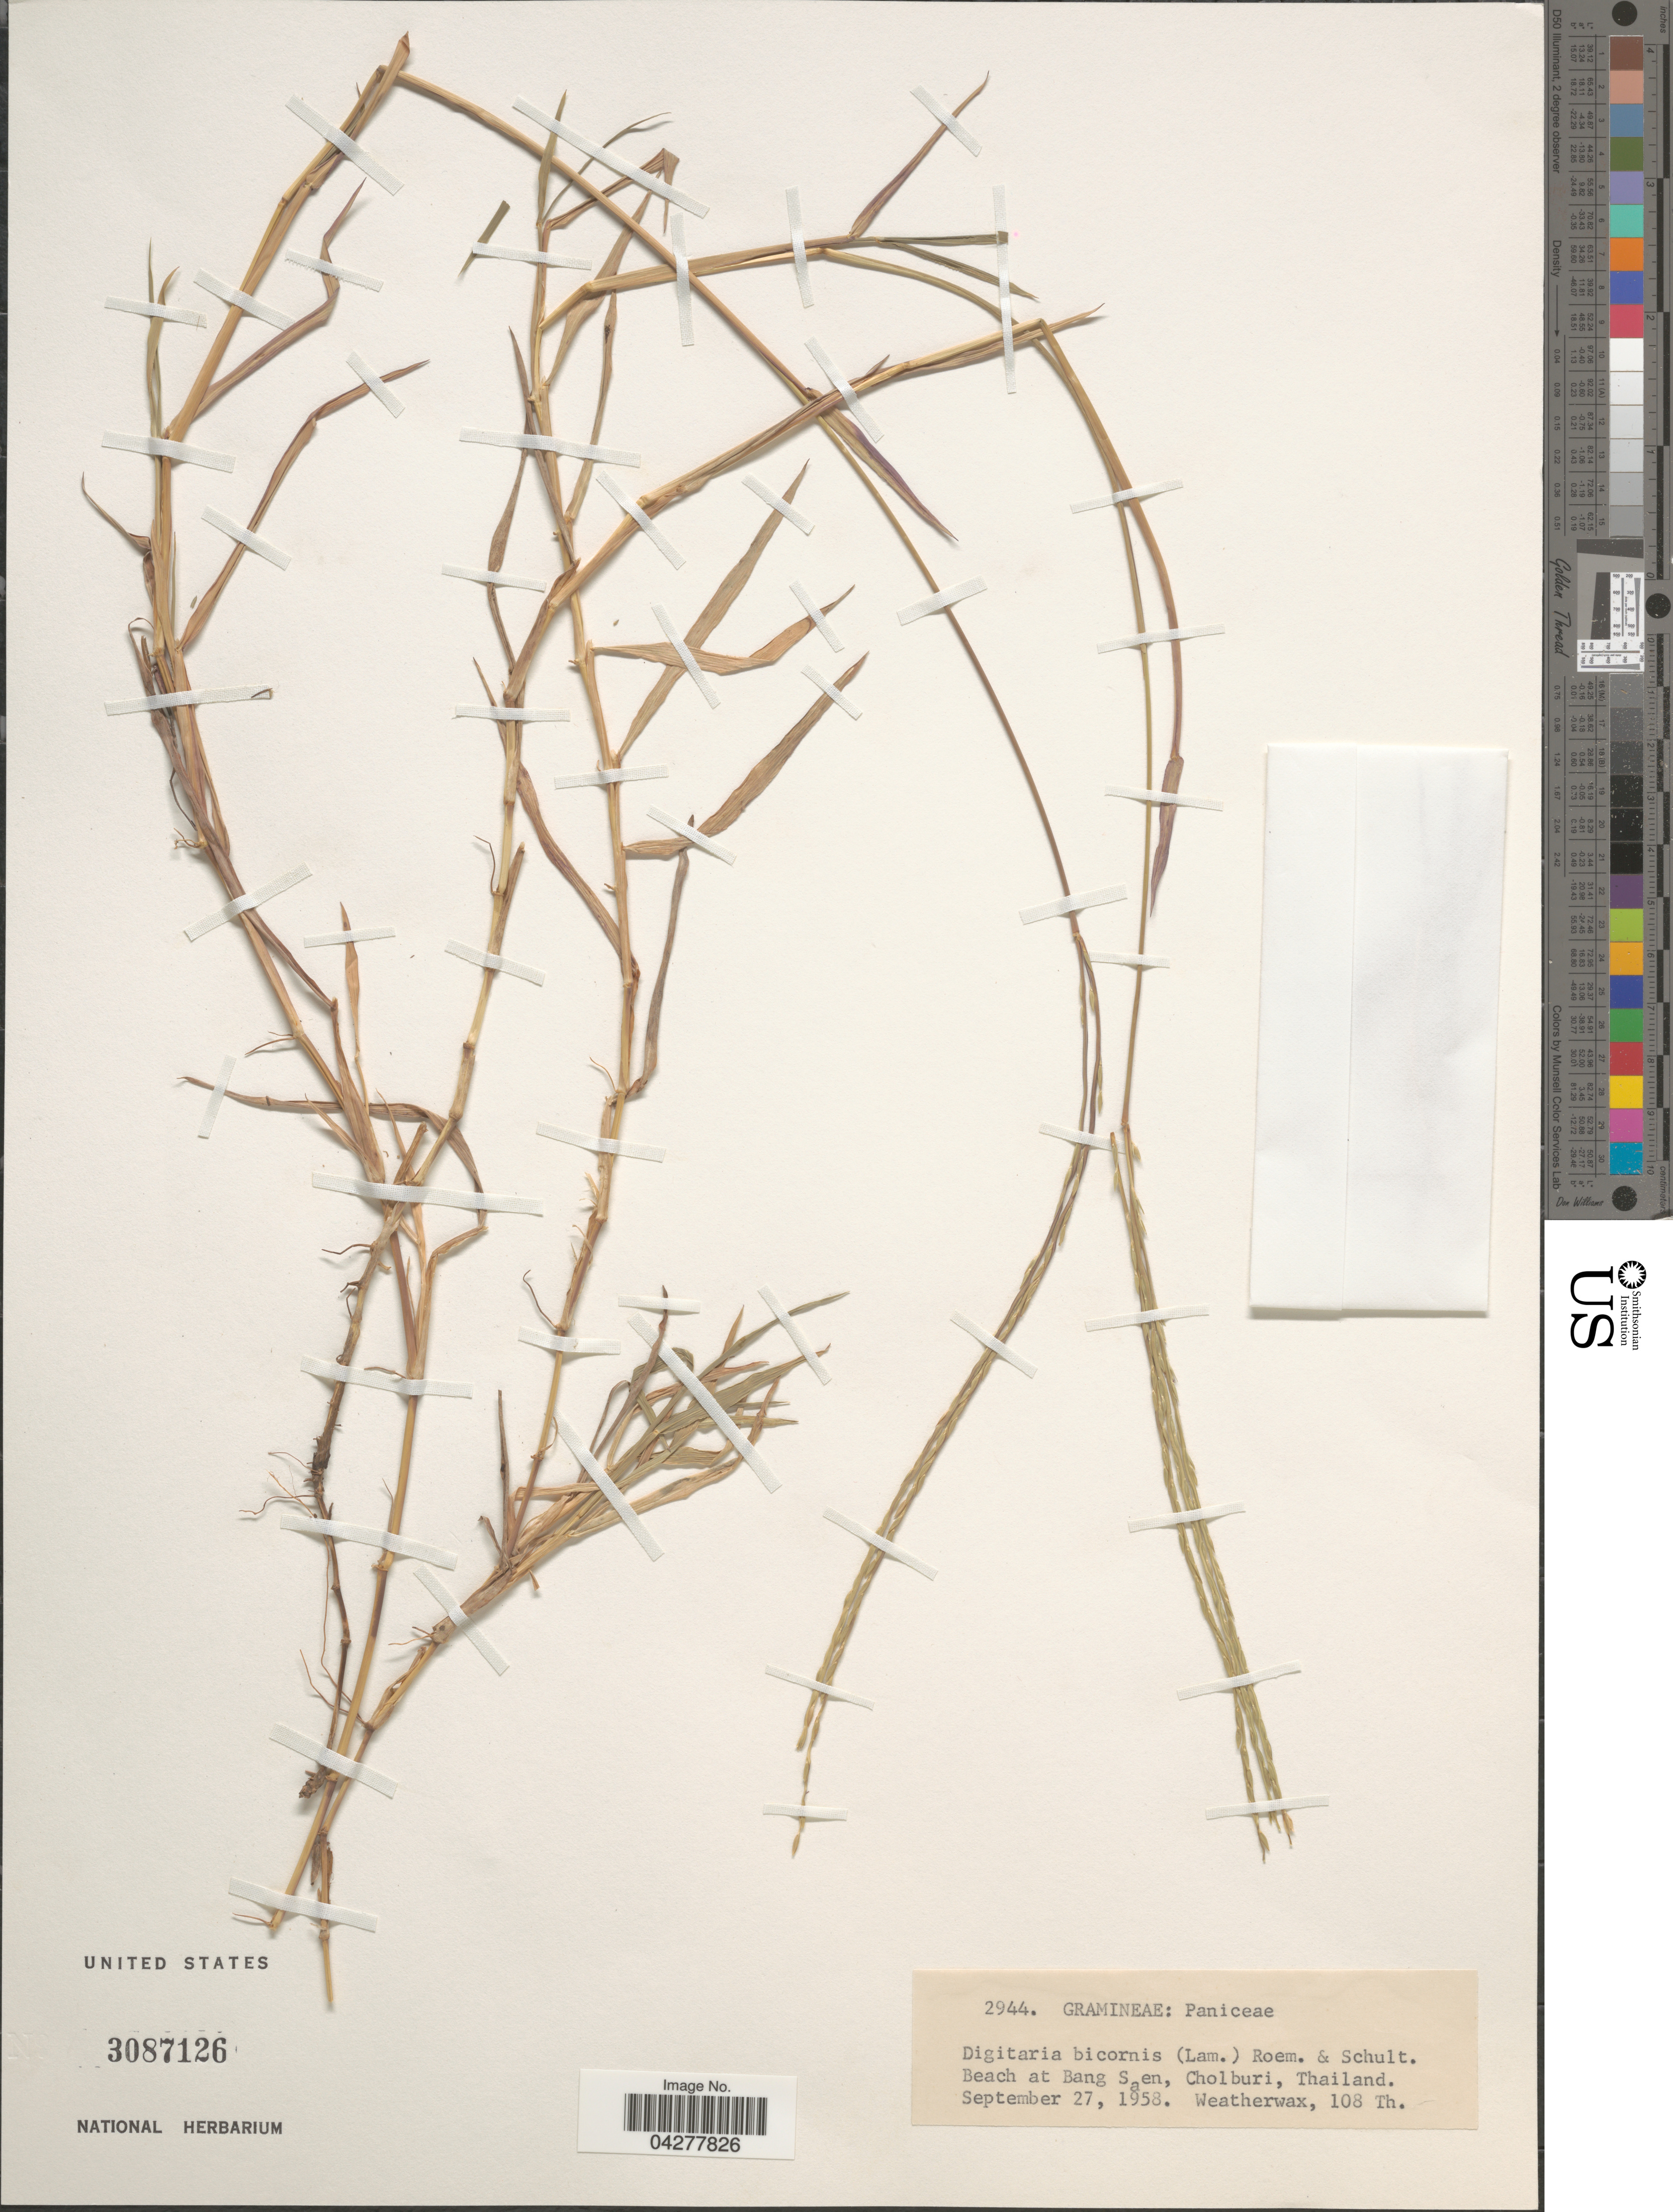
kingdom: Plantae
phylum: Tracheophyta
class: Liliopsida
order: Poales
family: Poaceae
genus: Digitaria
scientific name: Digitaria bicornis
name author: (Lam.) Roem. & Schult.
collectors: -. Weatherwax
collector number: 2944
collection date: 1958-09-27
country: Thailand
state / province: Chon Buri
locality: Beach at Bang Saen, Cholburi.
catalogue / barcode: US 3087126